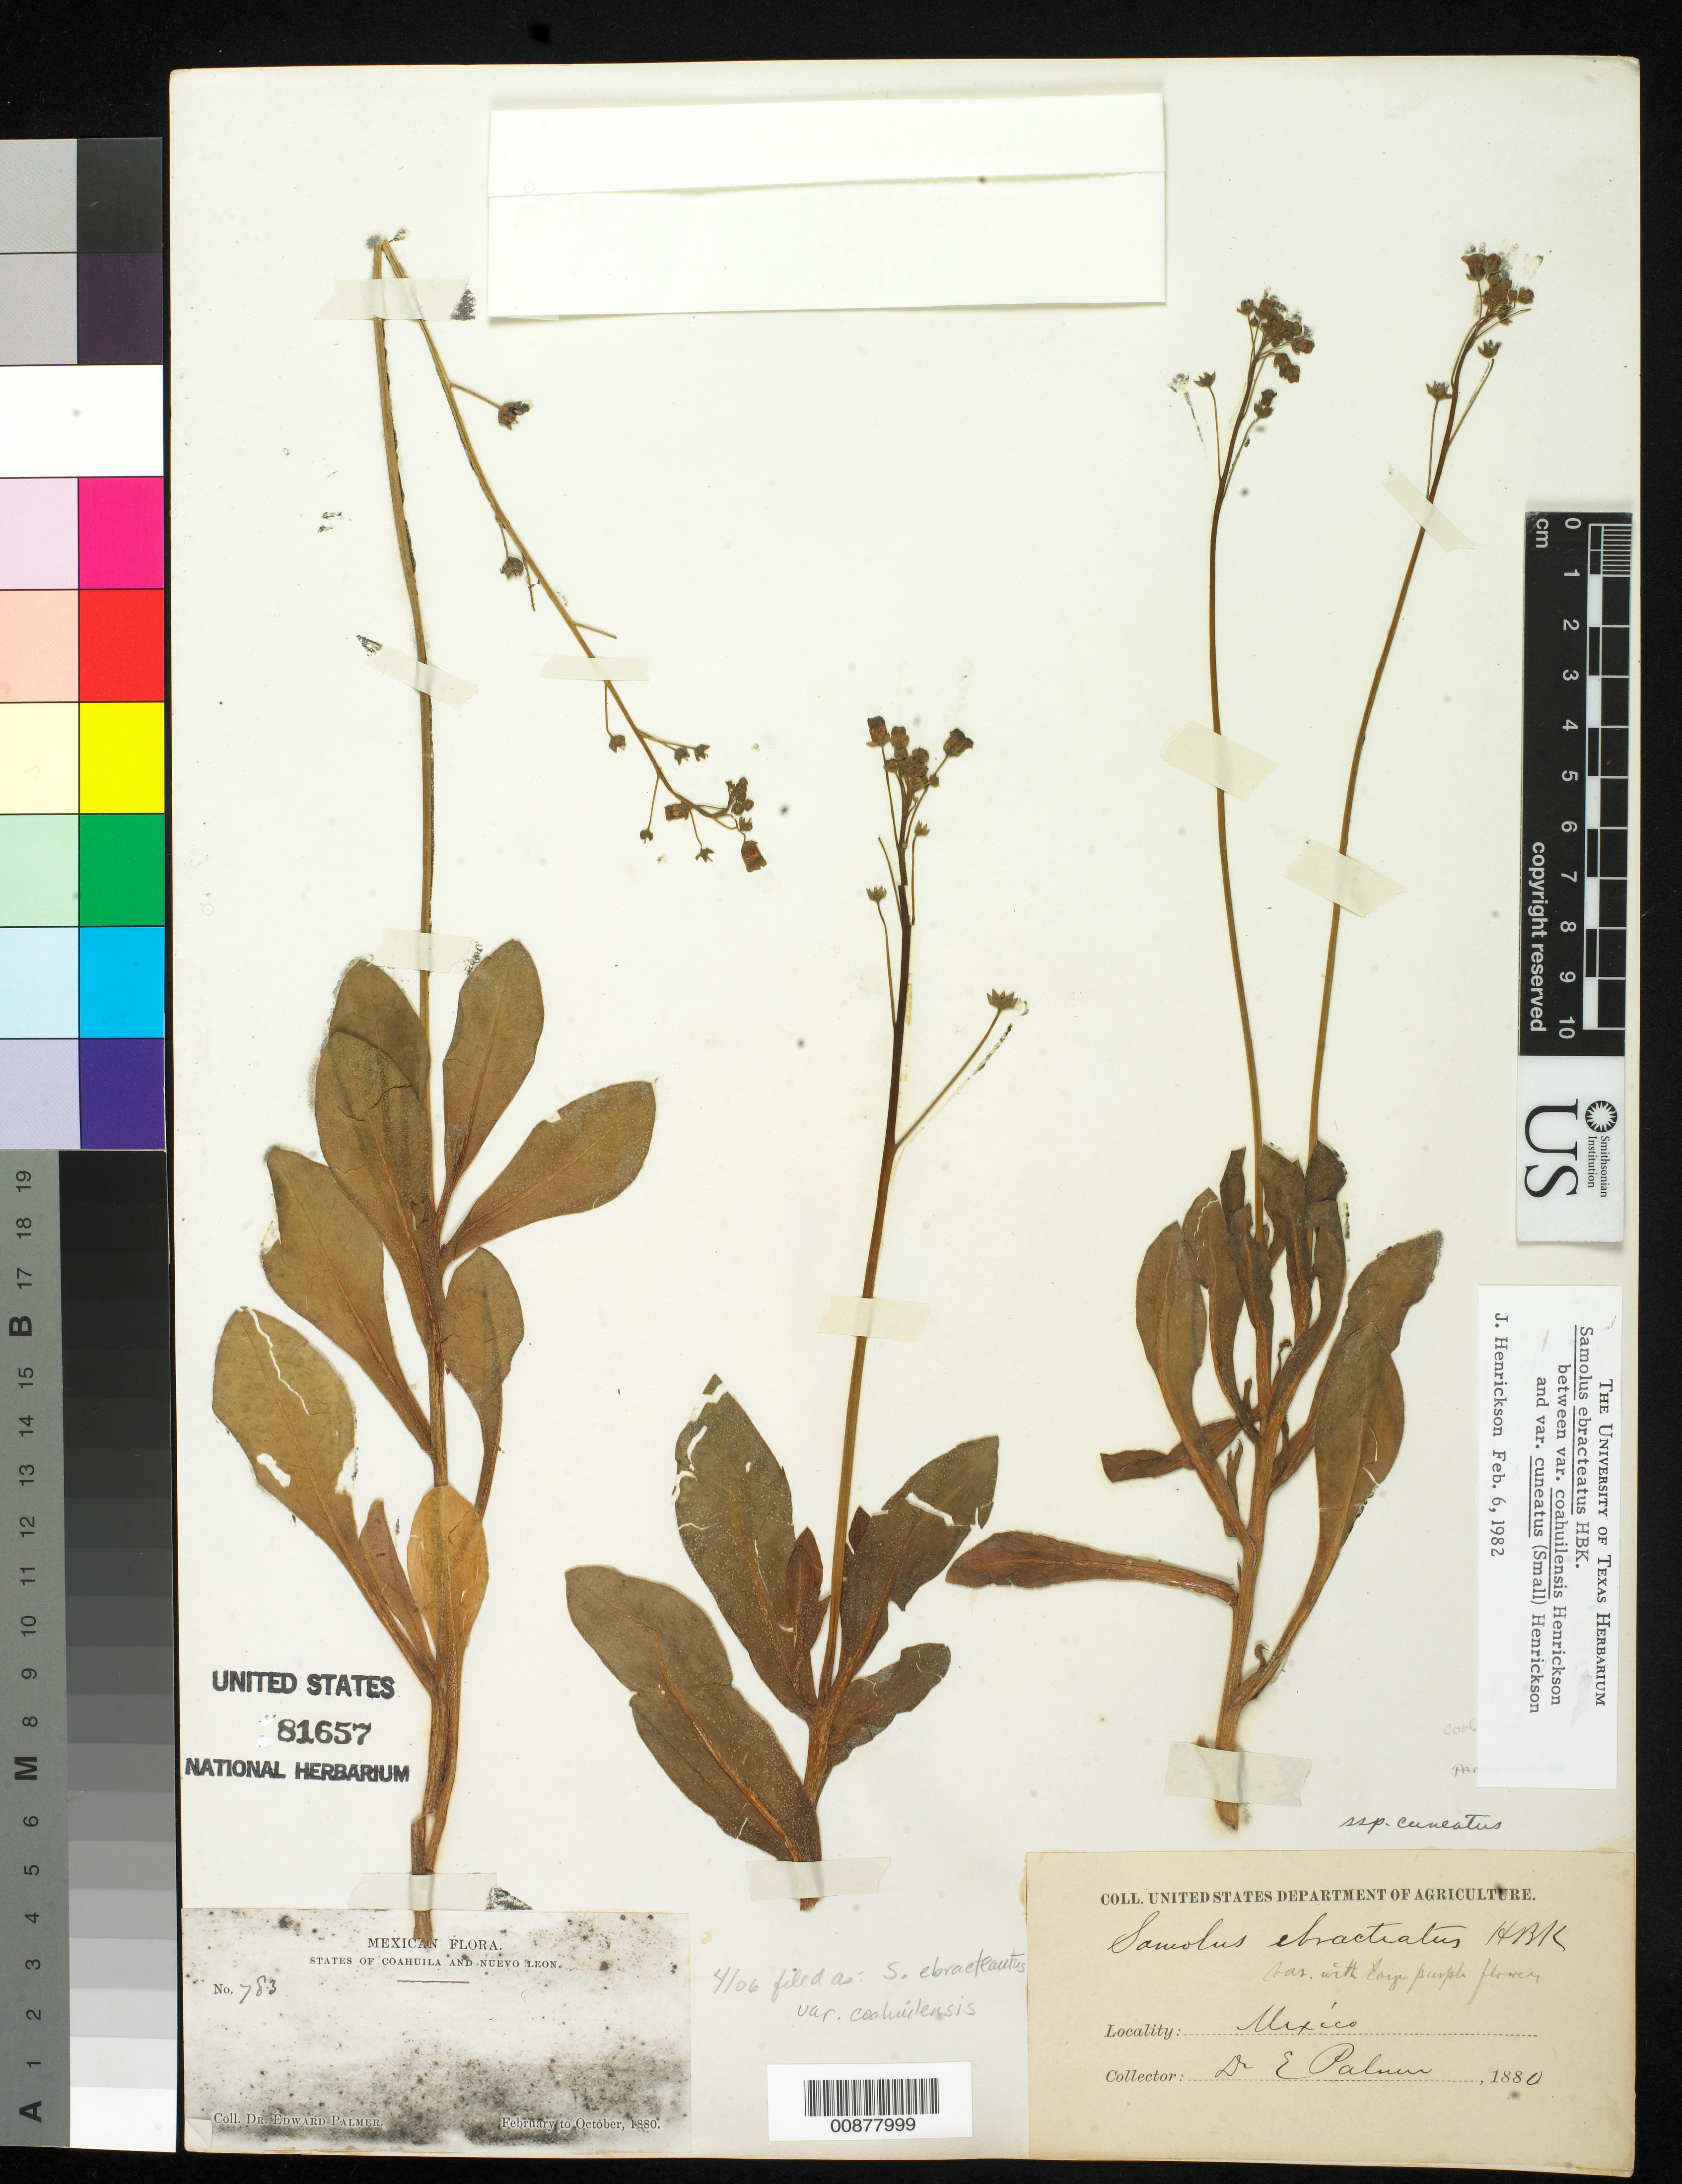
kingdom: Plantae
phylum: Tracheophyta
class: Magnoliopsida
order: Ericales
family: Primulaceae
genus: Samolus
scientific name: Samolus ebracteatus var. coahuilensis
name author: Henrickson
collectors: E. Palmer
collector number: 783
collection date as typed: Feb 1880 to -- Oct 1880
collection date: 1880-02/1880-10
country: Mexico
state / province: Coahuila / Nuevo León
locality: States of Coahuila and Nuevo León.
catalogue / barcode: US 81657